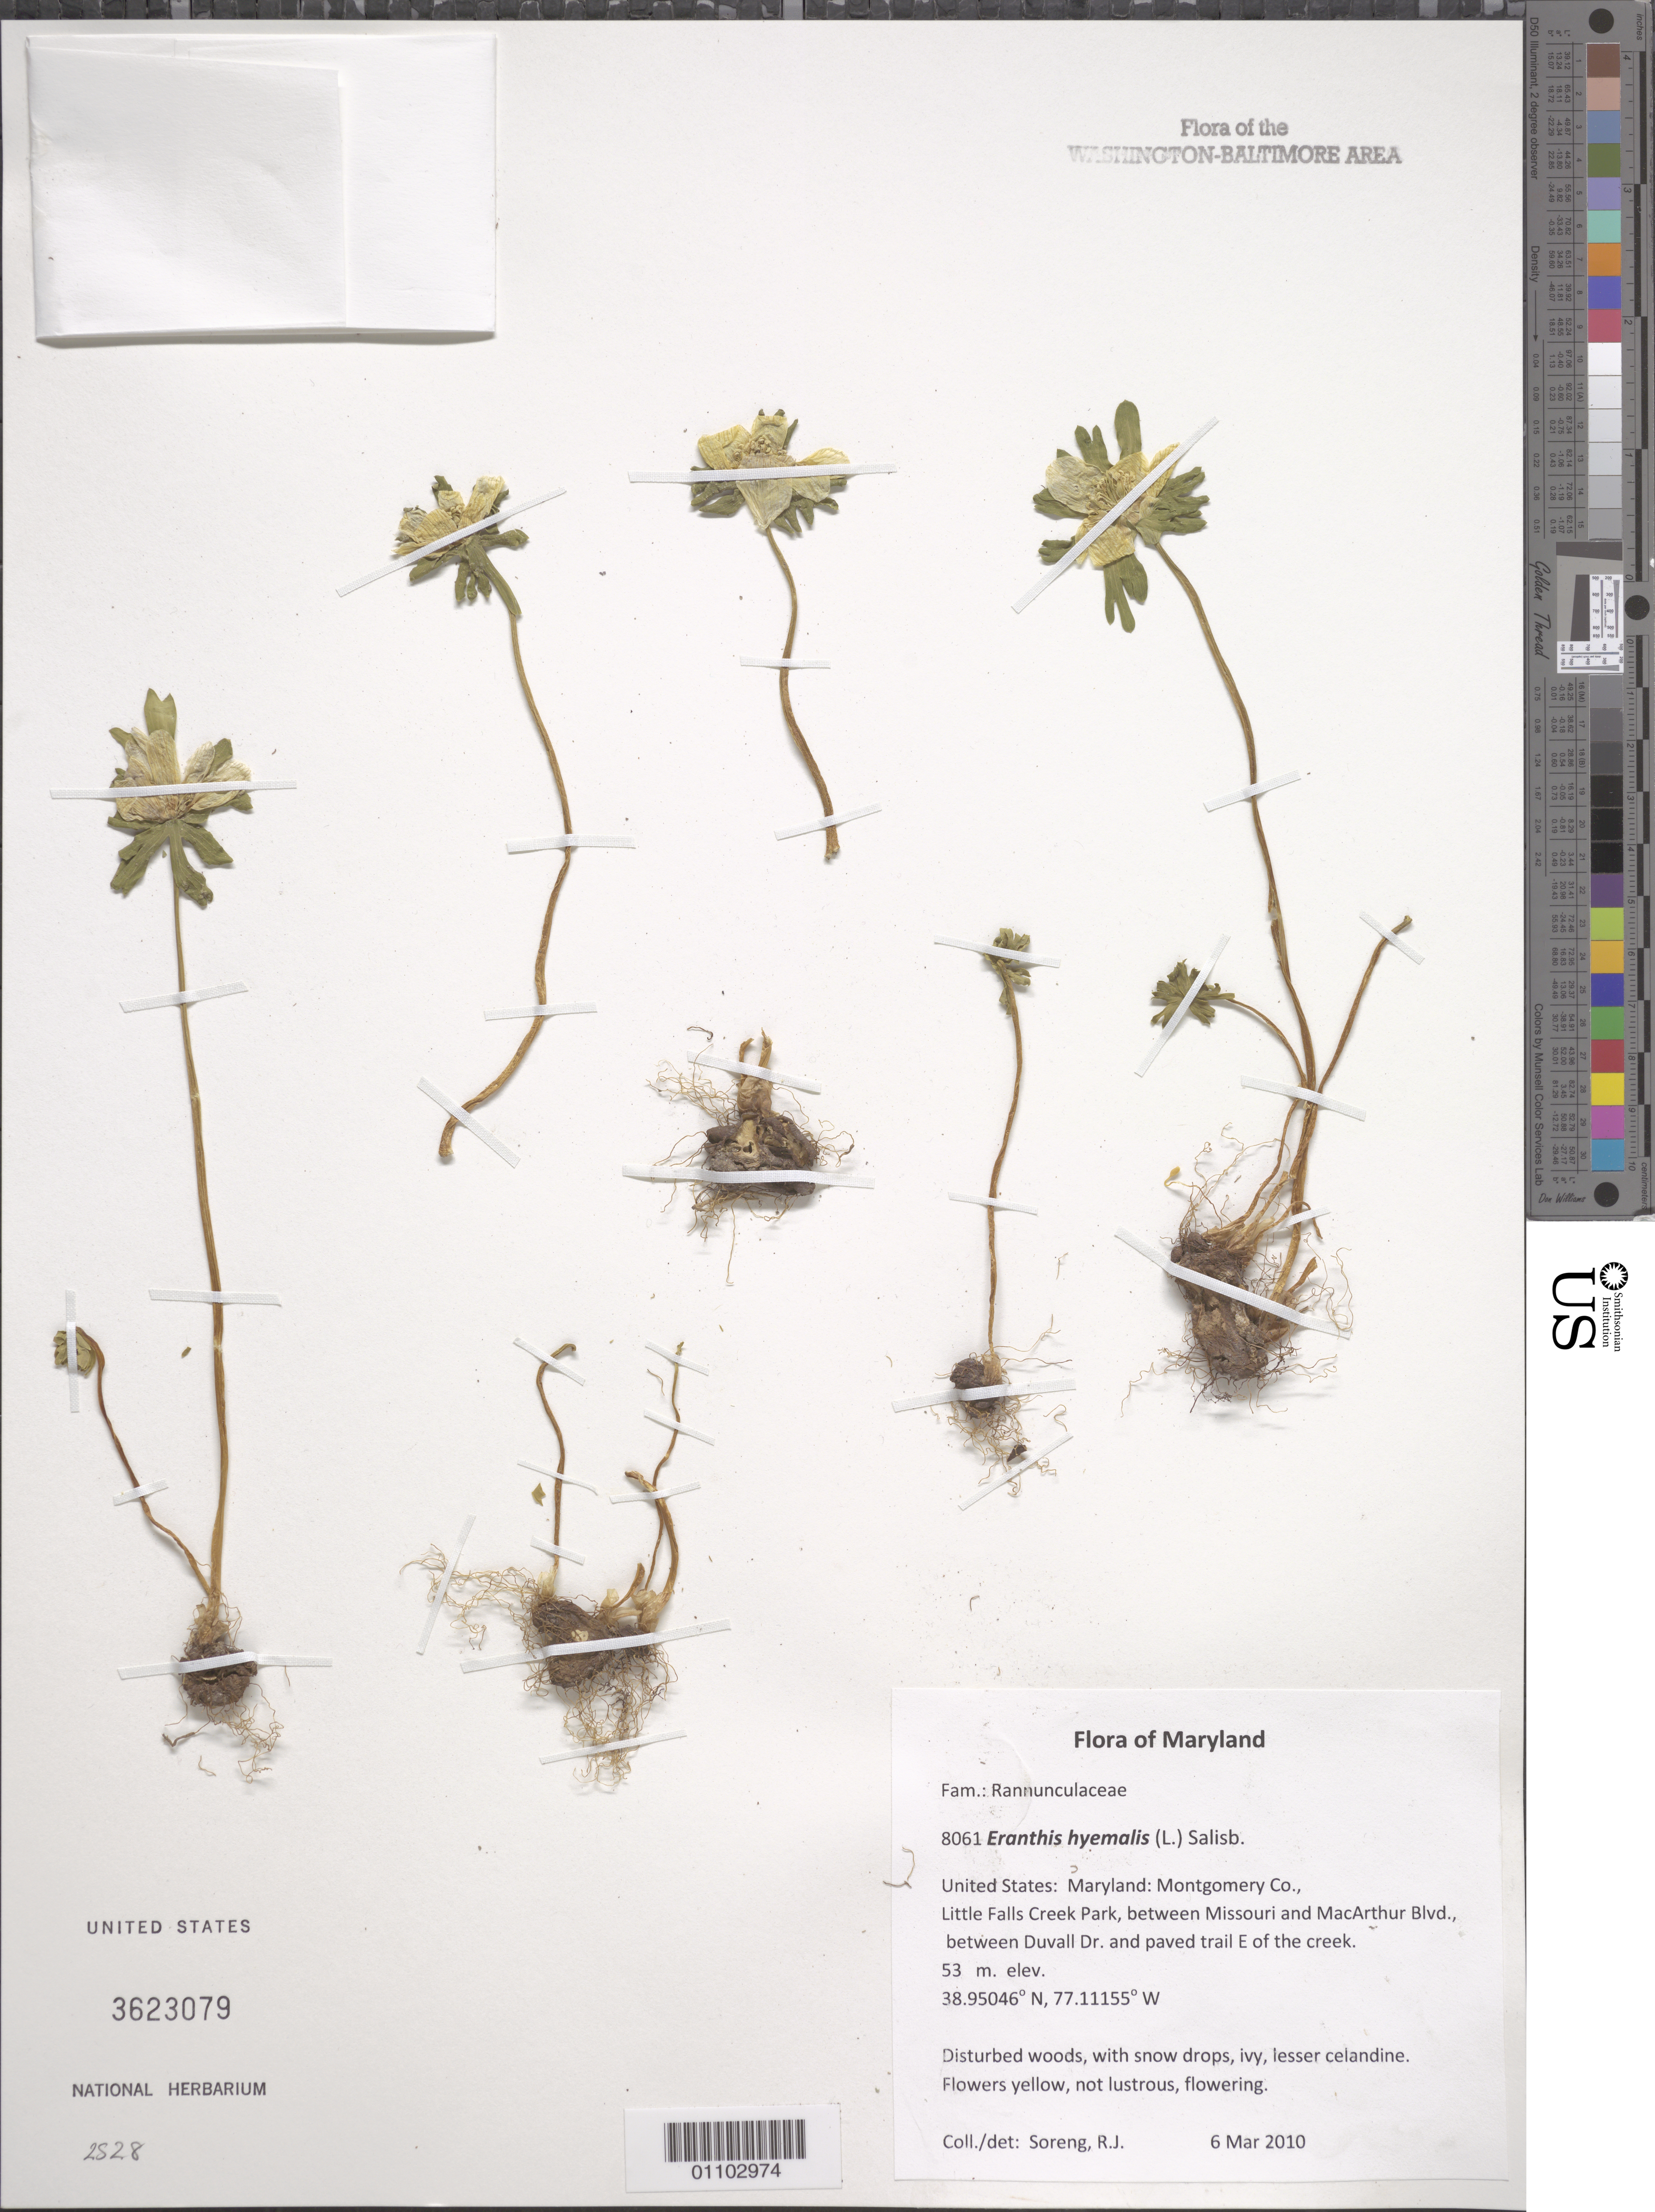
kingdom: Plantae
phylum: Tracheophyta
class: Magnoliopsida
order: Ranunculales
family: Ranunculaceae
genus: Eranthis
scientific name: Eranthis hyemalis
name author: (L.) Salisb.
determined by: Soreng, Robert J., Research Associate (BOT), Smithsonian Institution - National Museum of Natural History (UNITED STATES)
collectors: R. J. Soreng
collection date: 2010-03-06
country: United States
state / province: Maryland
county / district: Montgomery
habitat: Disturbed woods, with snow drops, ivy, lesser celandine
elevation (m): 53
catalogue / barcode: US 3623079